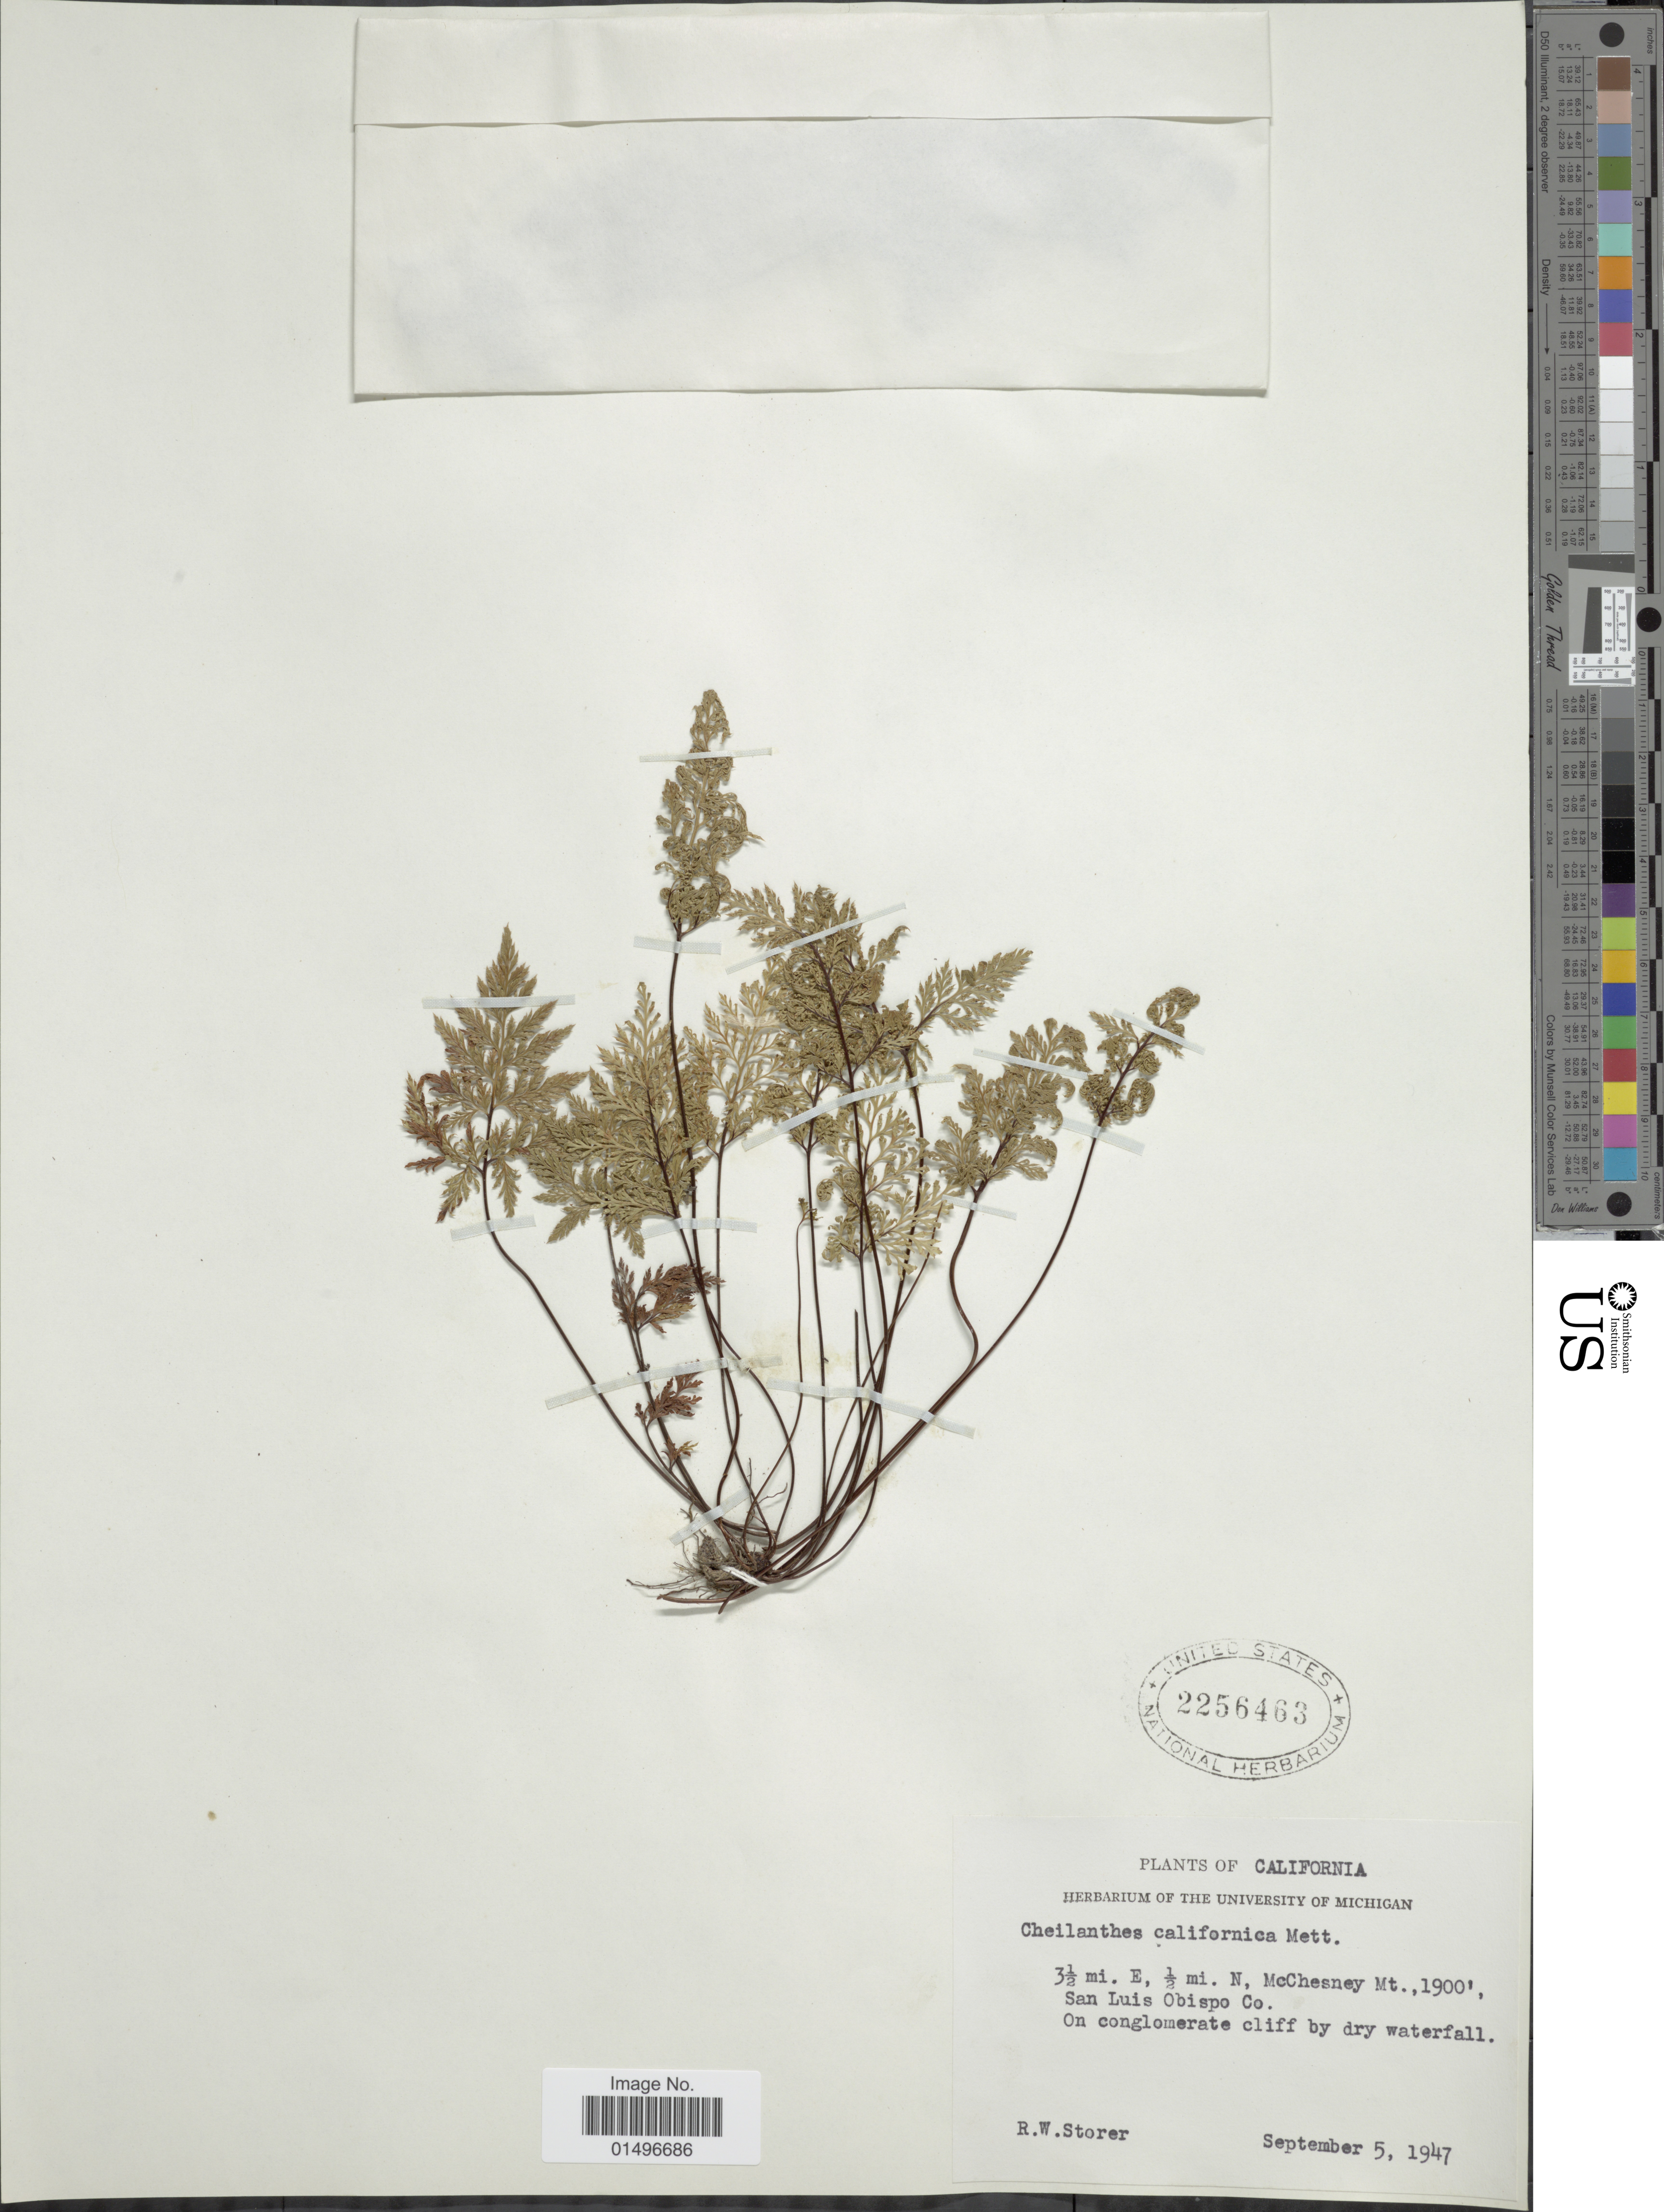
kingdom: Plantae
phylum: Tracheophyta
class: Polypodiopsida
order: Polypodiales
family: Pteridaceae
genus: Aspidotis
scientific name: Aspidotis californica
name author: (Hook.) Nutt. ex Copel.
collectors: R. Storer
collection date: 1947-09-05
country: United States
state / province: California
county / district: San Luis Obispo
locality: California, 3½ mi. E. ½ mi. N. McChensey, San Luis Obispo Co.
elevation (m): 579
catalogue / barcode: US 2256463